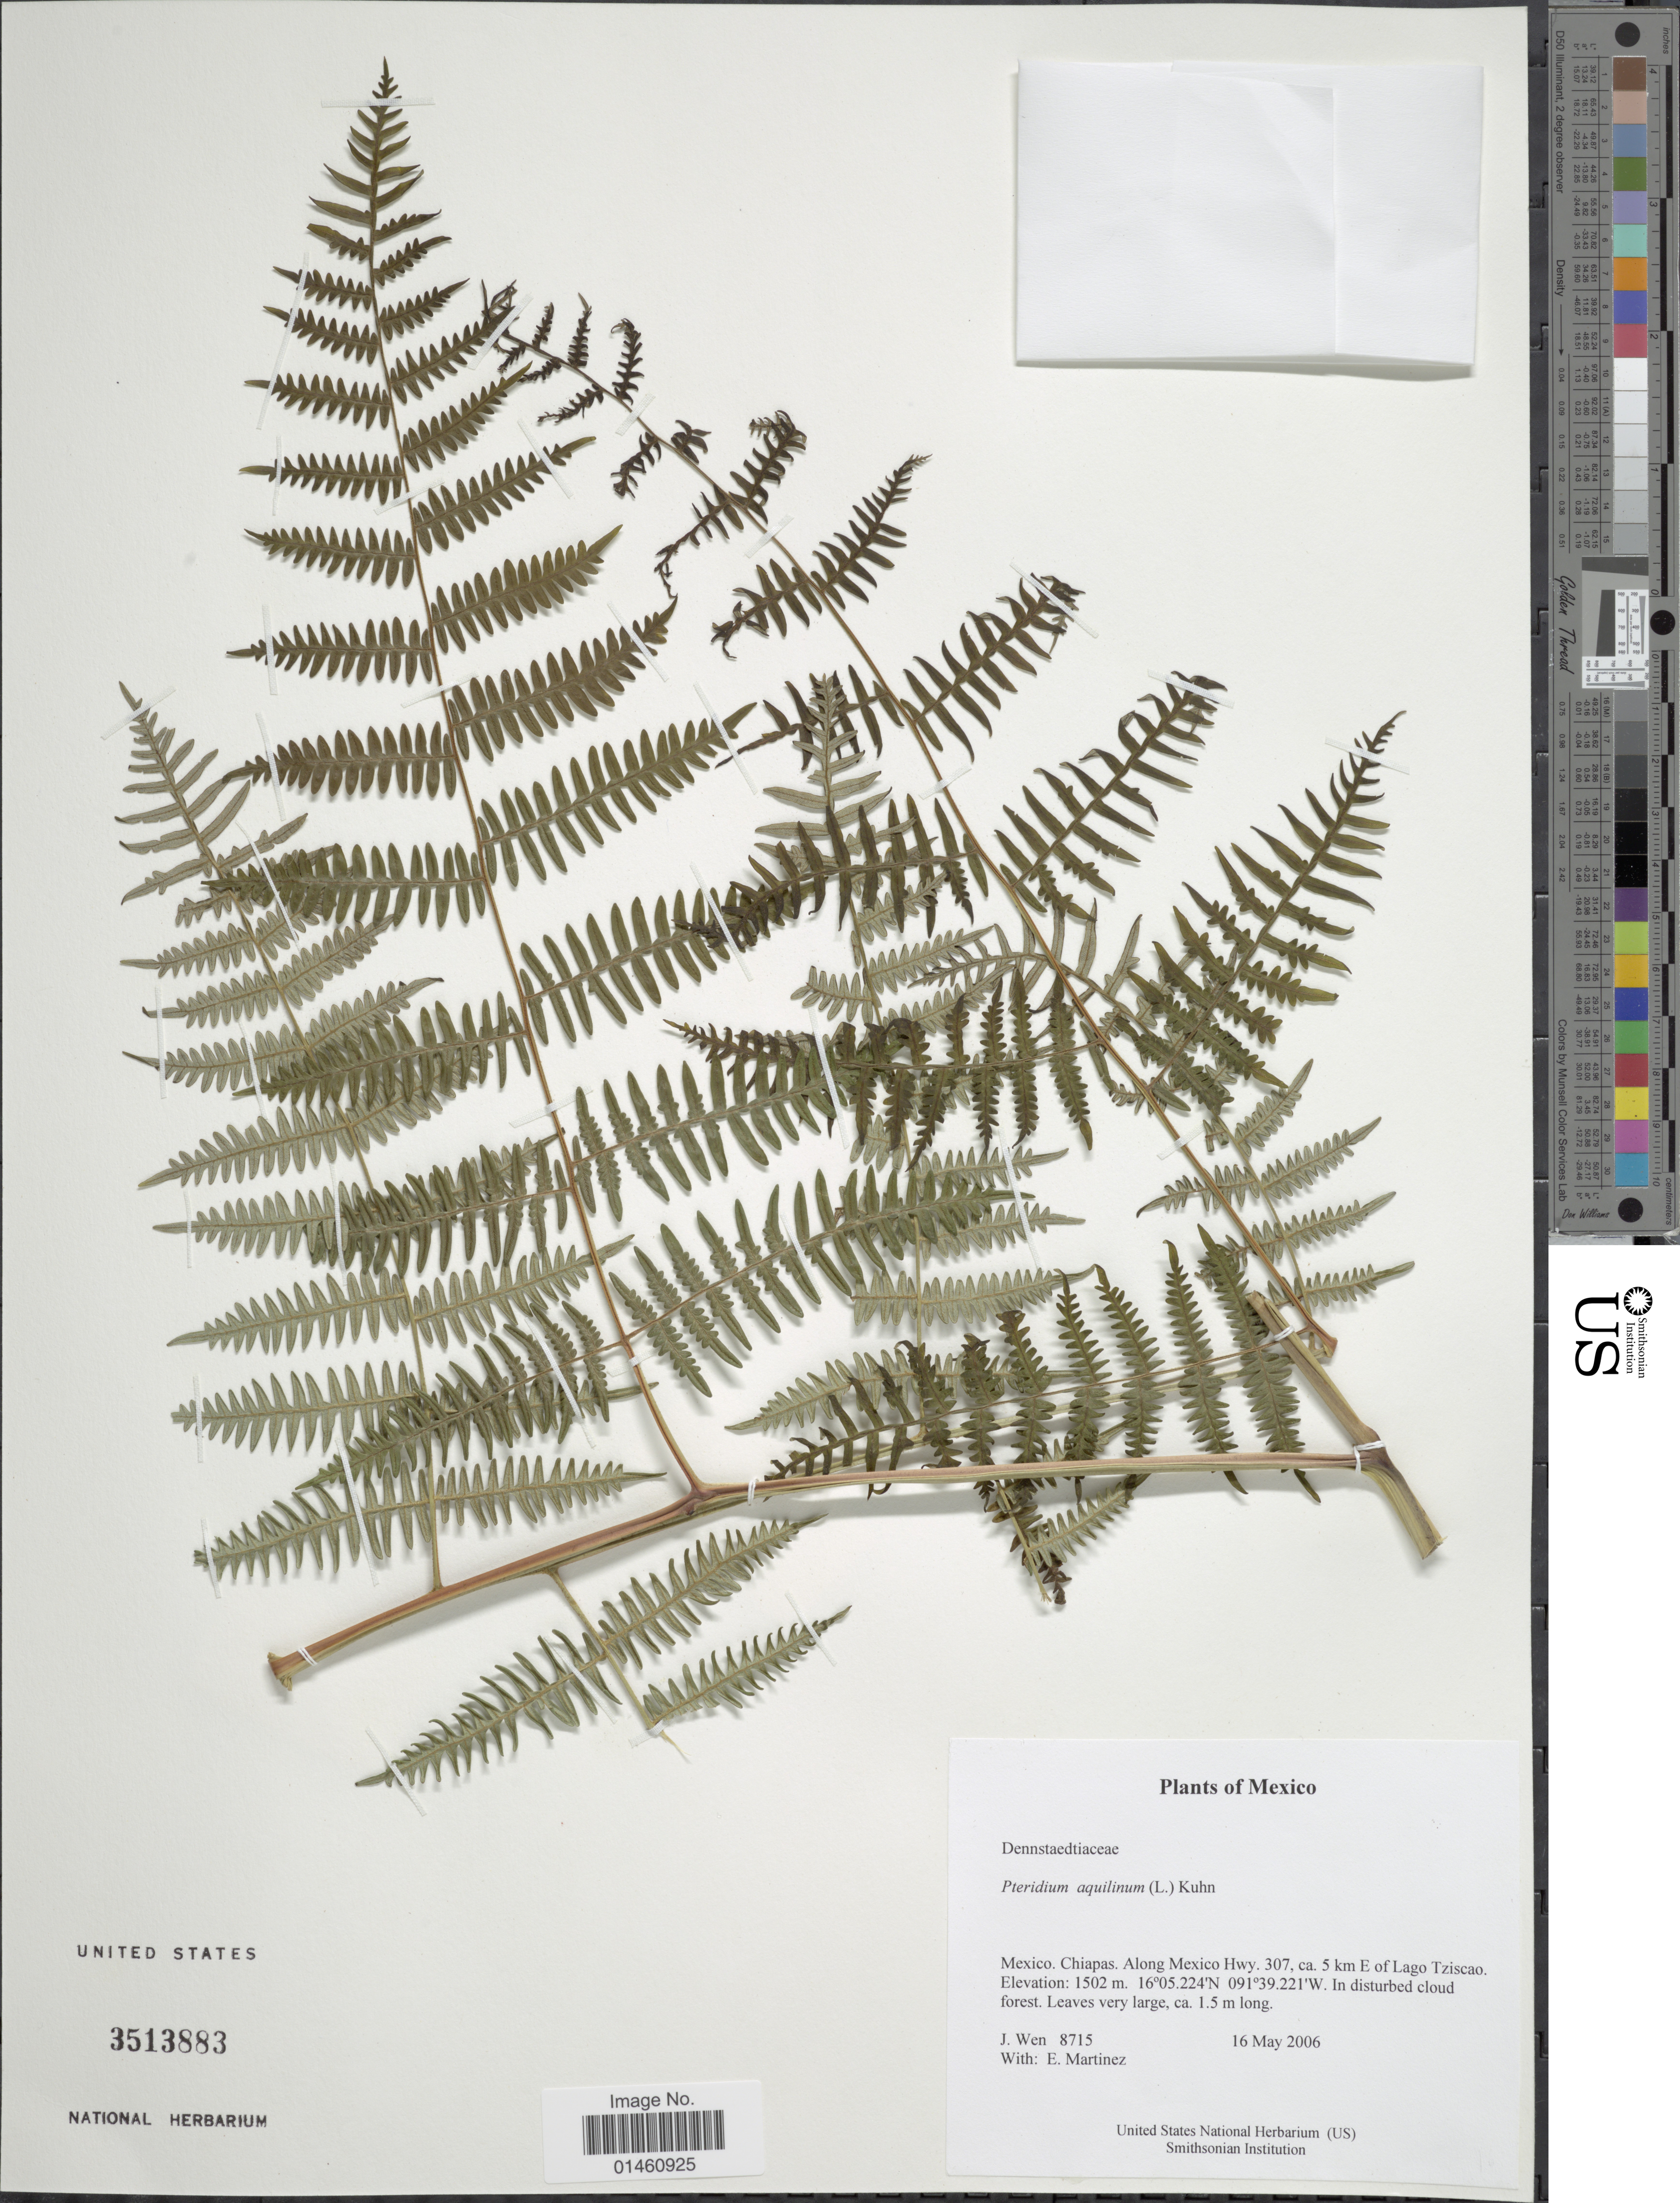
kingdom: Plantae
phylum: Tracheophyta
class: Polypodiopsida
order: Polypodiales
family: Dennstaedtiaceae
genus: Pteridium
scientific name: Pteridium caudatum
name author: (L.) Maxon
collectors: J. Wen & E. Martínez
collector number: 8715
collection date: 2006-05-16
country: Mexico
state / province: Chiapas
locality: Along Mexico Hwy. 307, ca. 5 km E of Lago Tziscao.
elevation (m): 1502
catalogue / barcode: US 3513883